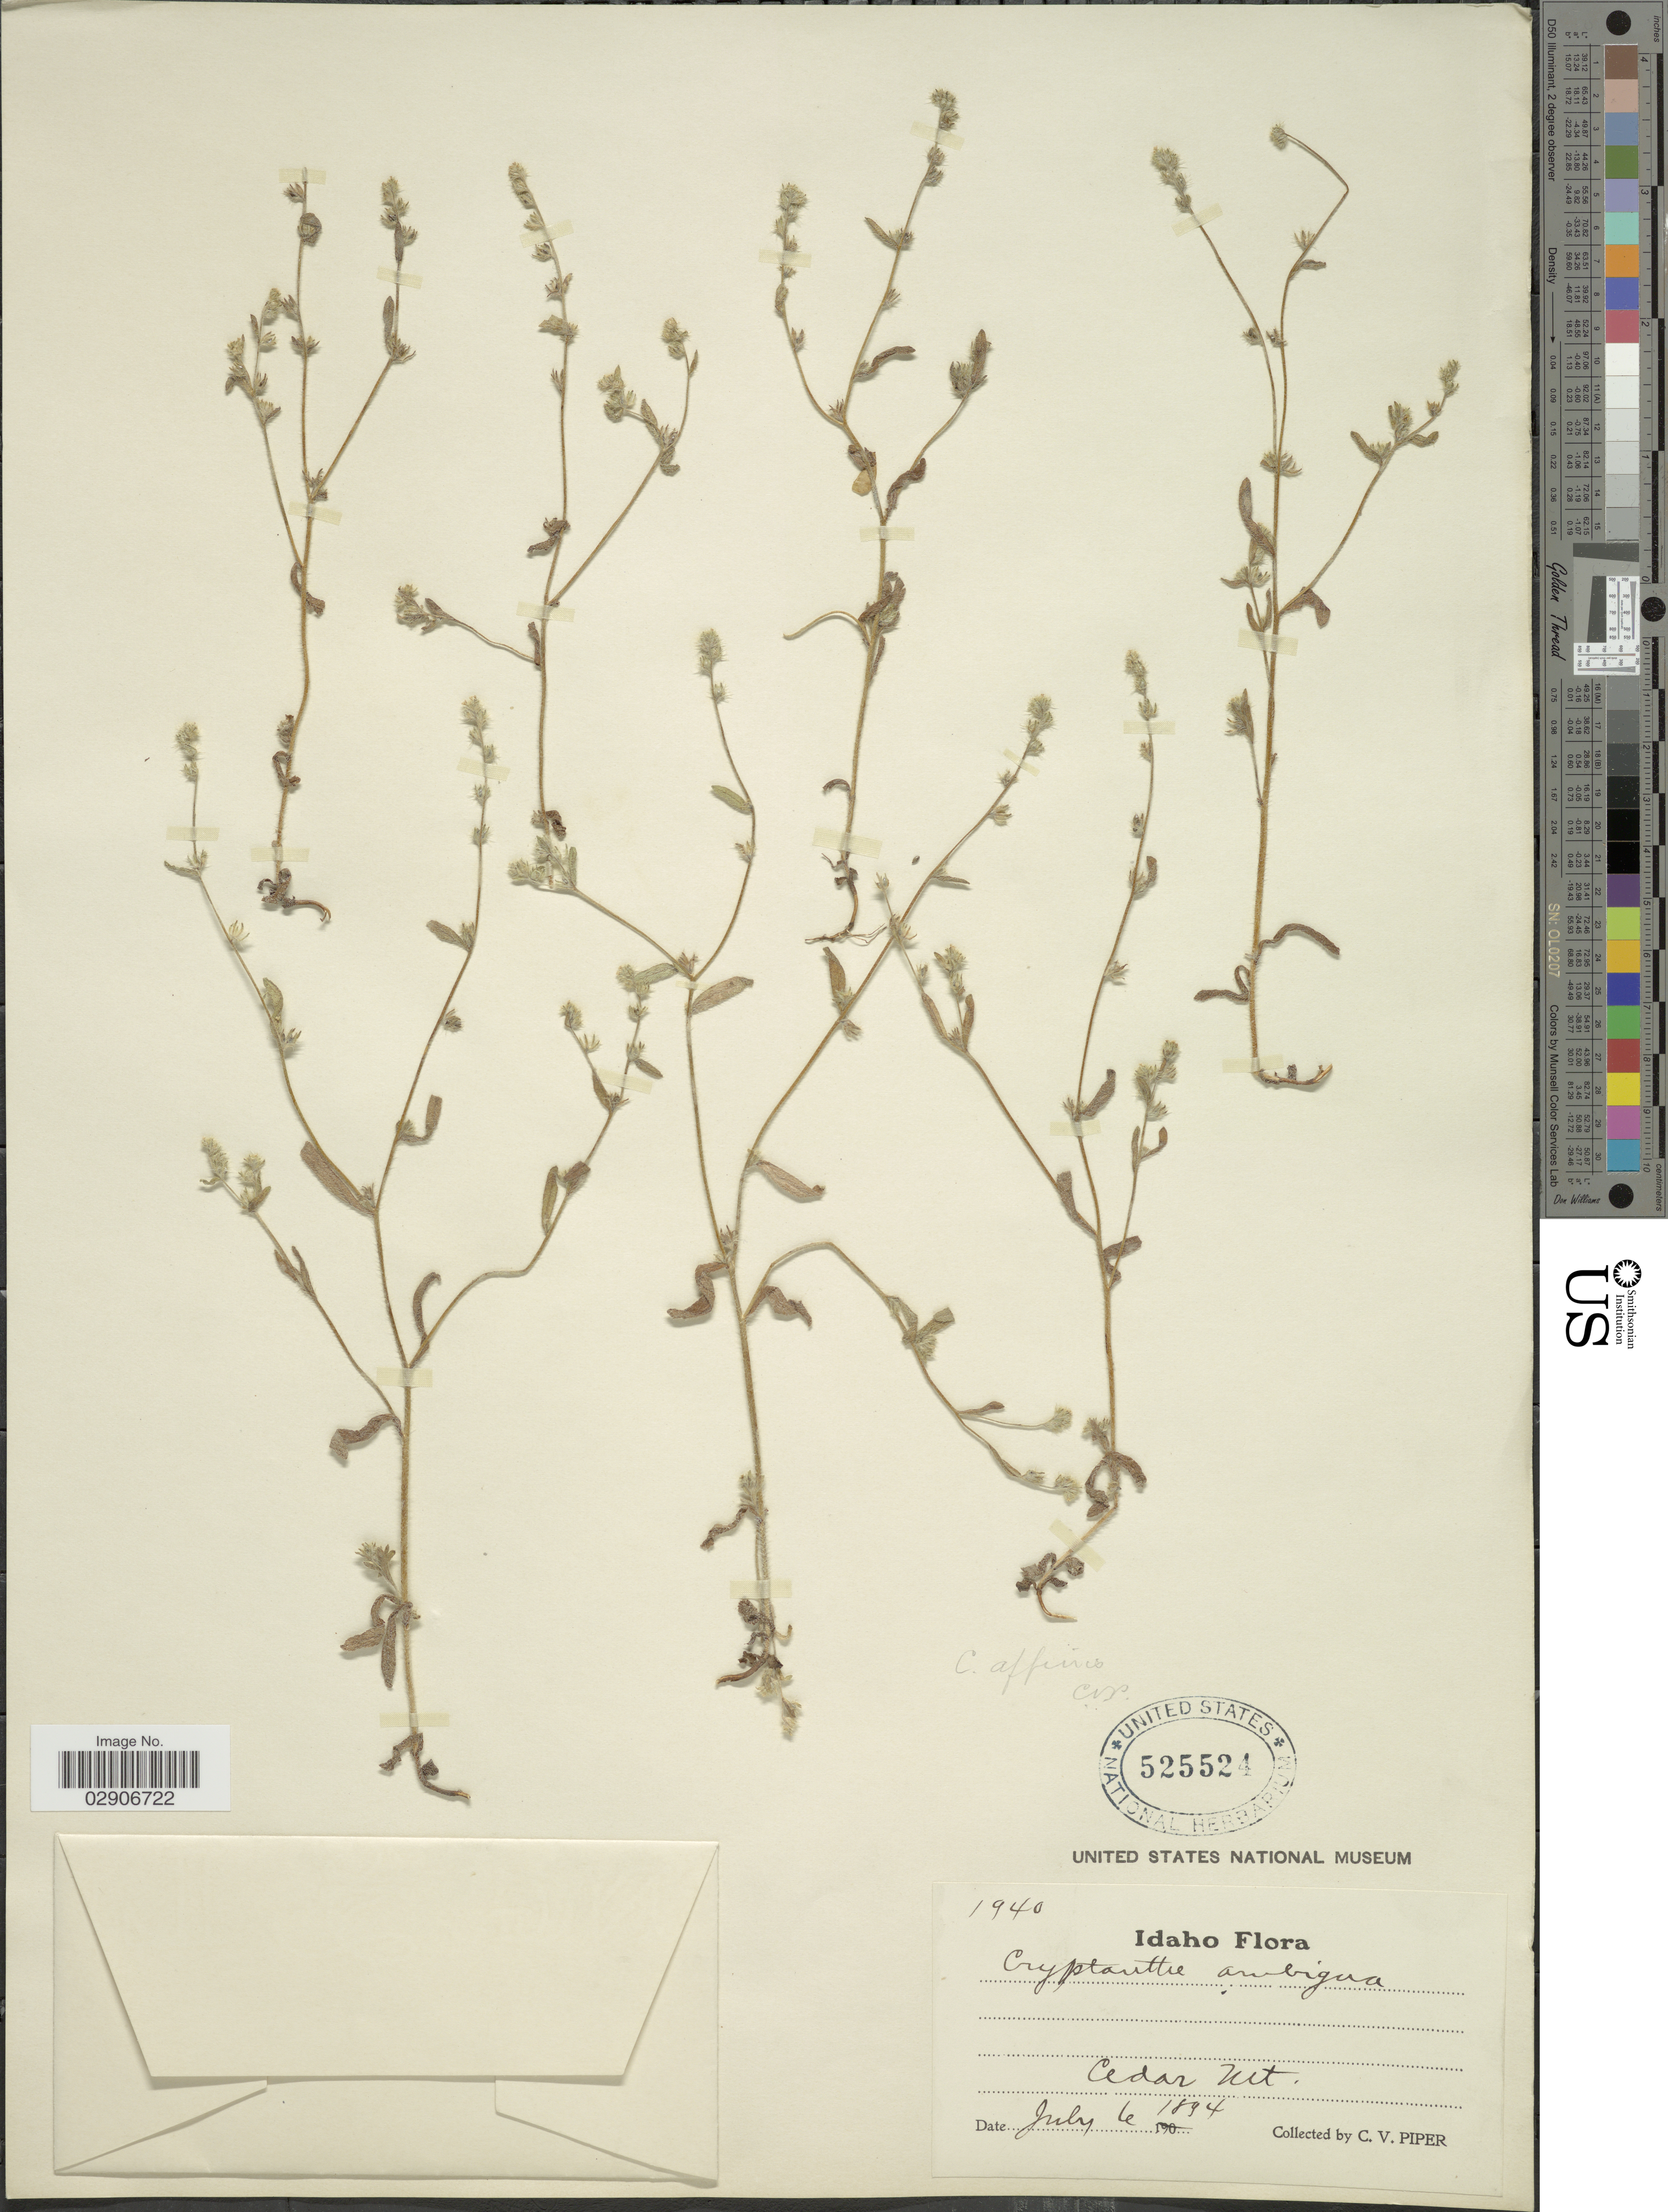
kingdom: Plantae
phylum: Tracheophyta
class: Magnoliopsida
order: Boraginales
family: Boraginaceae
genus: Cryptantha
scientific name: Cryptantha ambigua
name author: (A. Gray) Greene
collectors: C. V. Piper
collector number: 1940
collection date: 1894-07-06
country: United States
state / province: Idaho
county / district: Latah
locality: Cedar Mt. Idaho.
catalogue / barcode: US 525524